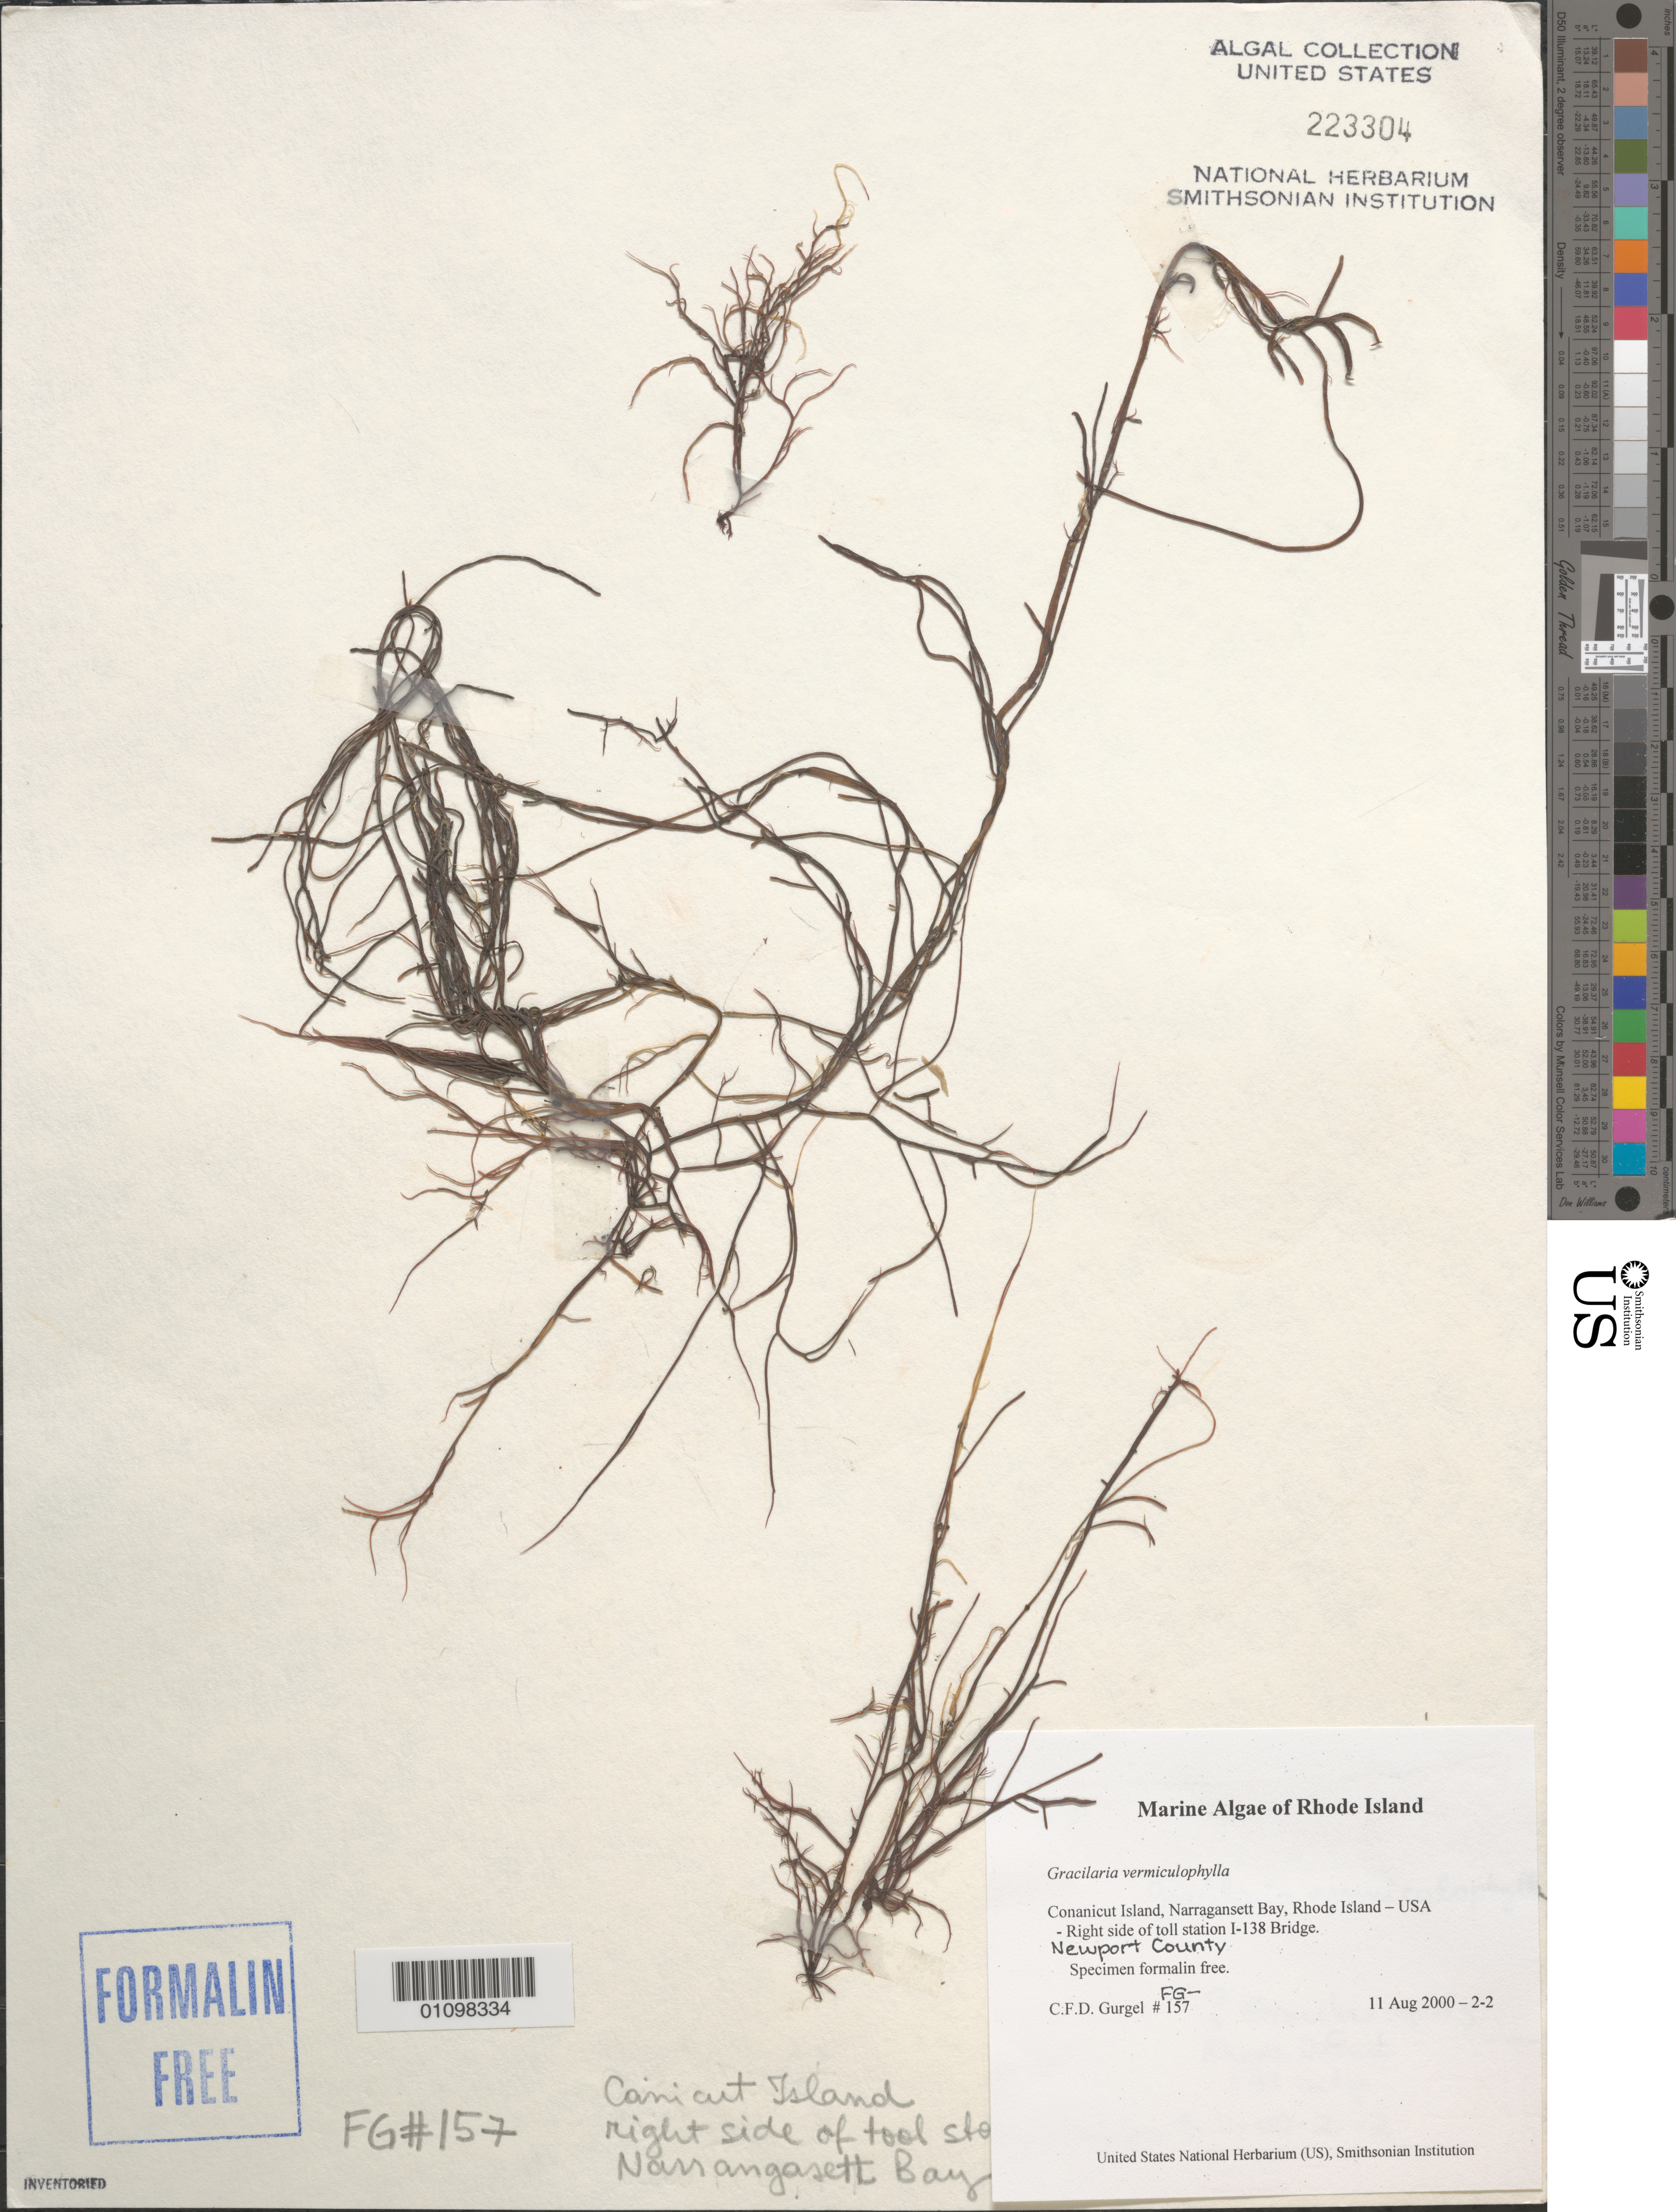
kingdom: Plantae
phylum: Rhodophyta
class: Florideophyceae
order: Gracilariales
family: Gracilariaceae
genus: Gracilaria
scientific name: Gracilaria vermiculophylla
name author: (Ohmi) Papenf.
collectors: C. Gurgel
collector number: FG-157 & 11 Aug 2000-2-2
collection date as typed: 11 Aug 2000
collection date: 2000-08-11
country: United States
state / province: Rhode Island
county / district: Newport County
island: Conanicut Island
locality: Narragansett Bay, right side of toll station I-138 bridge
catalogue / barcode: US 223304